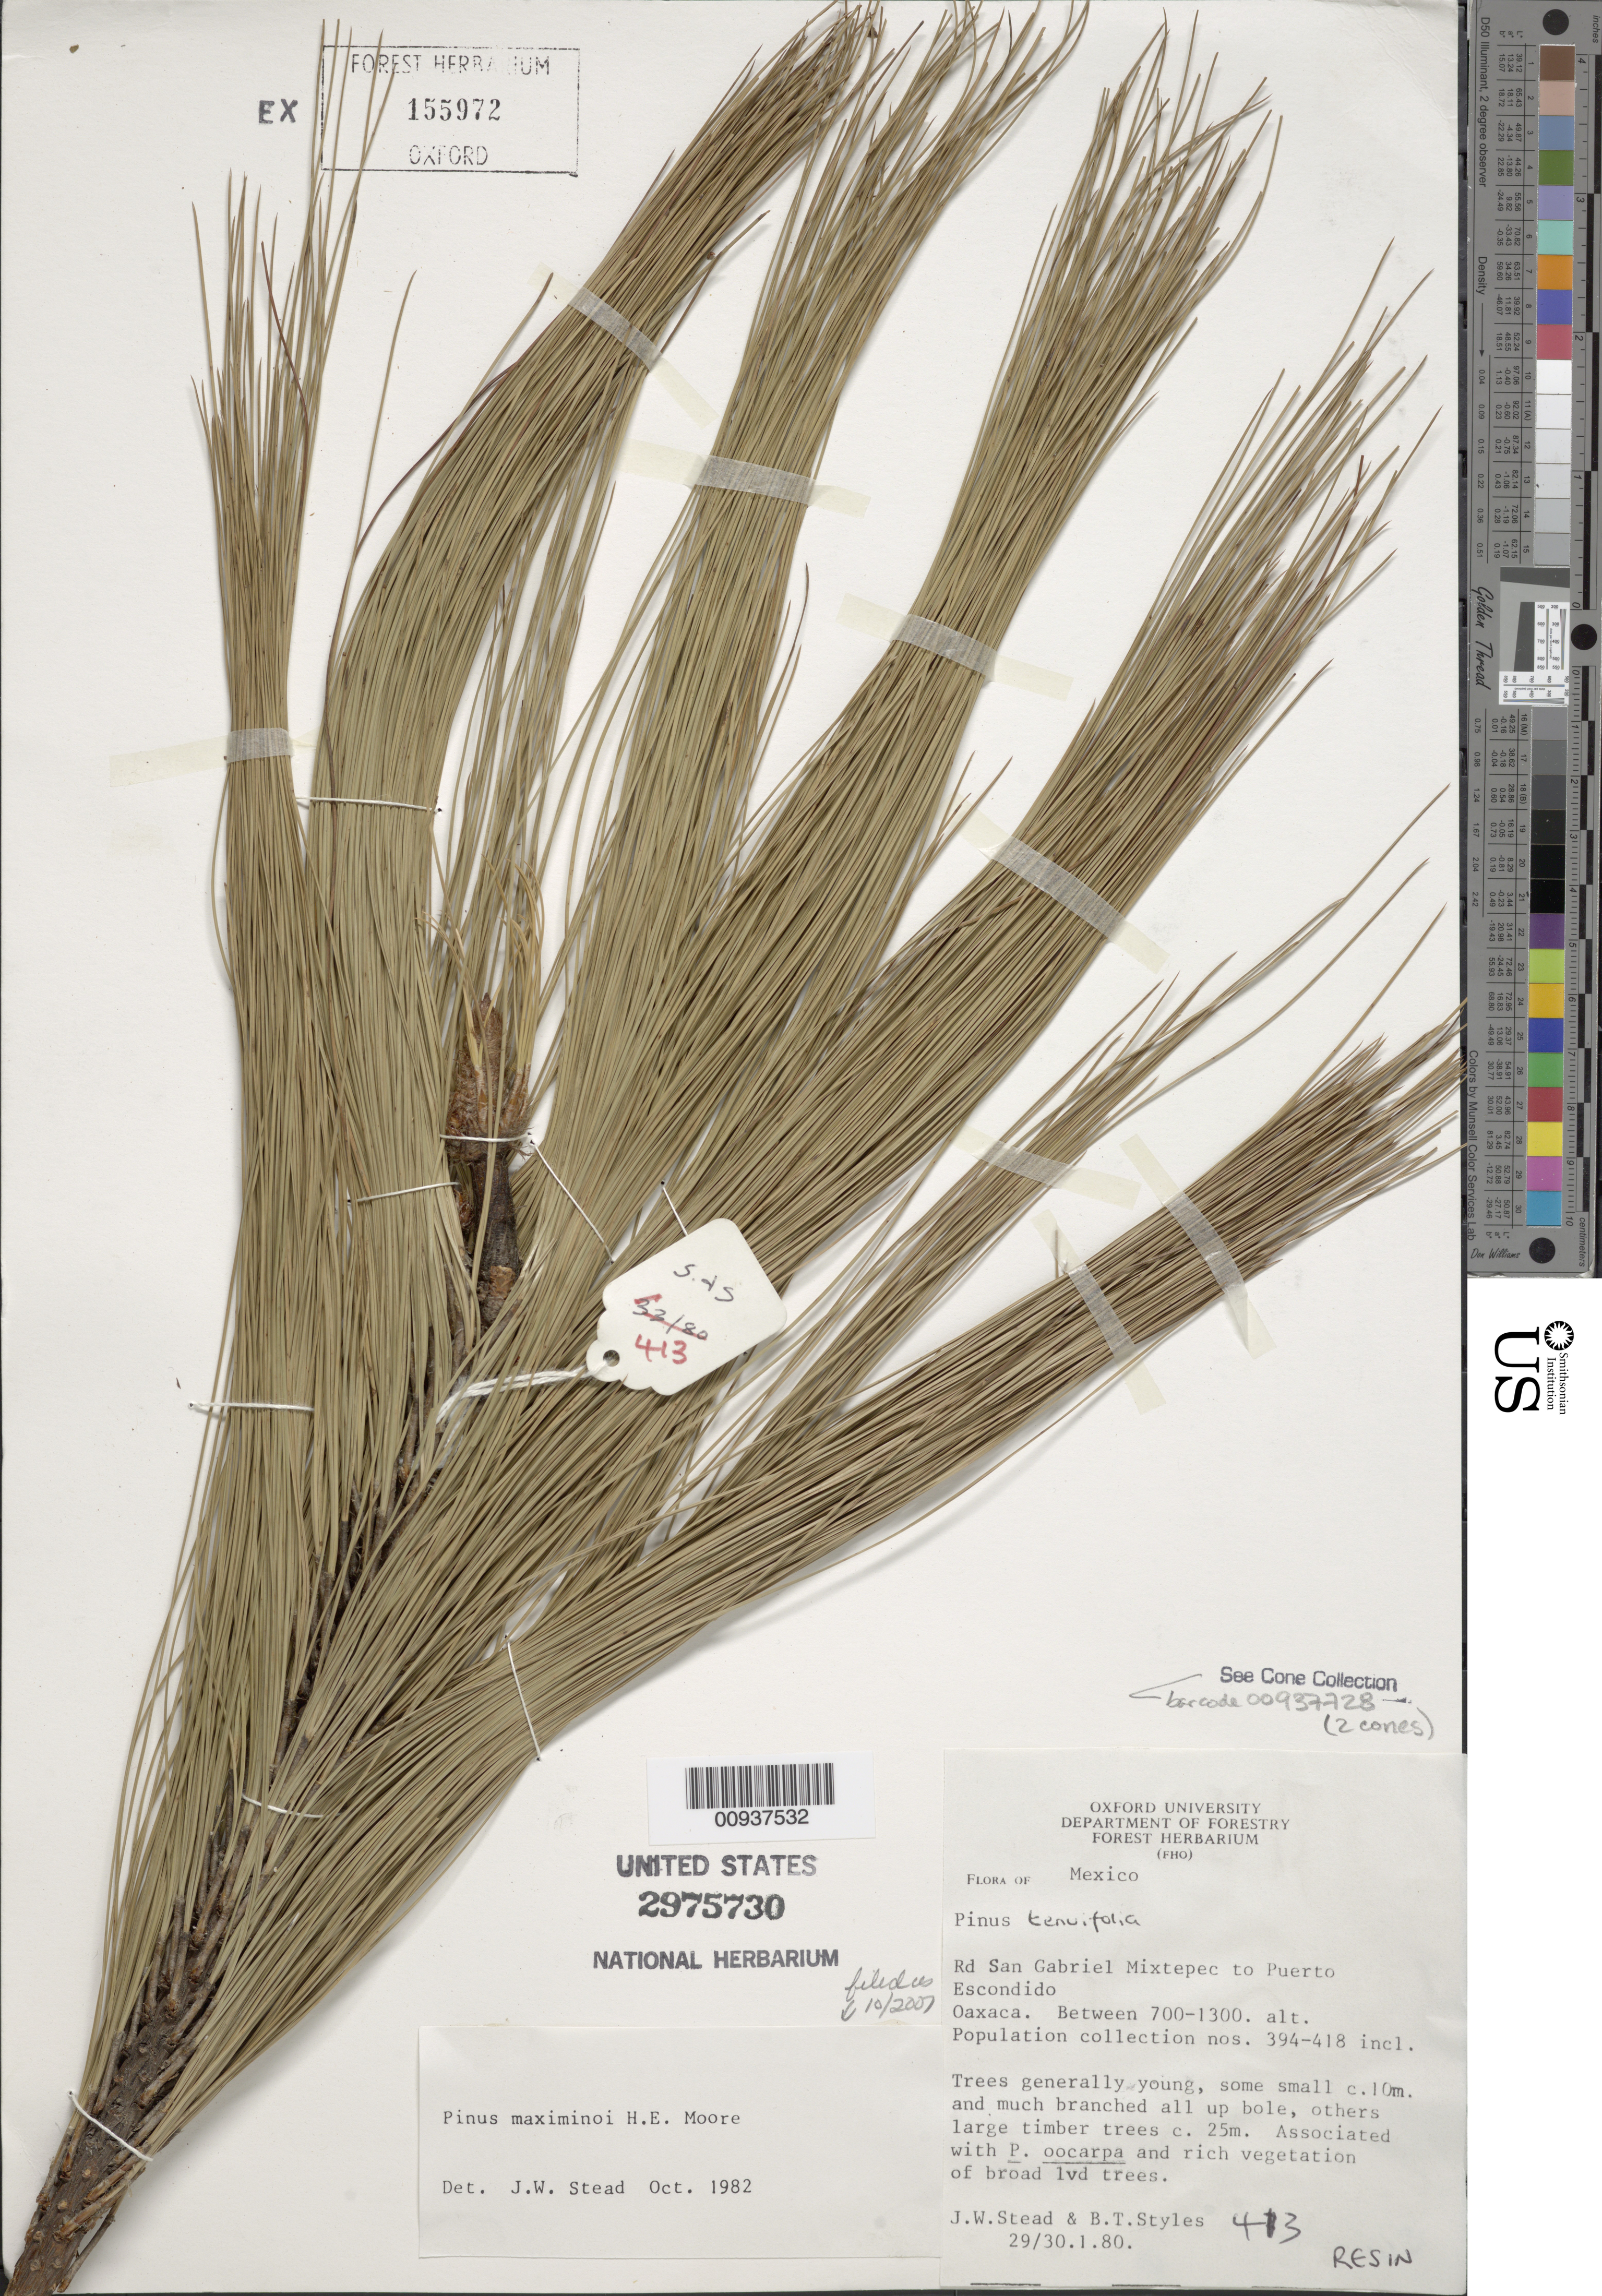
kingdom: Plantae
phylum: Tracheophyta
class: Pinopsida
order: Pinales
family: Pinaceae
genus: Pinus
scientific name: Pinus maximinoi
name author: H.E. Moore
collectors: J. Stead & B. T. Styles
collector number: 413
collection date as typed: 29 Jan 1980 to 30 Jan 1980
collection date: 1980-01-29/1980-01-30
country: Mexico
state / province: Oaxaca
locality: Rd San Gabriel Mixtepec to Puerto Escondido.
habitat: Associated with P. oocarpa and rich vegetation of broad lvd. trees.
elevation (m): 1300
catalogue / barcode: US 2975730